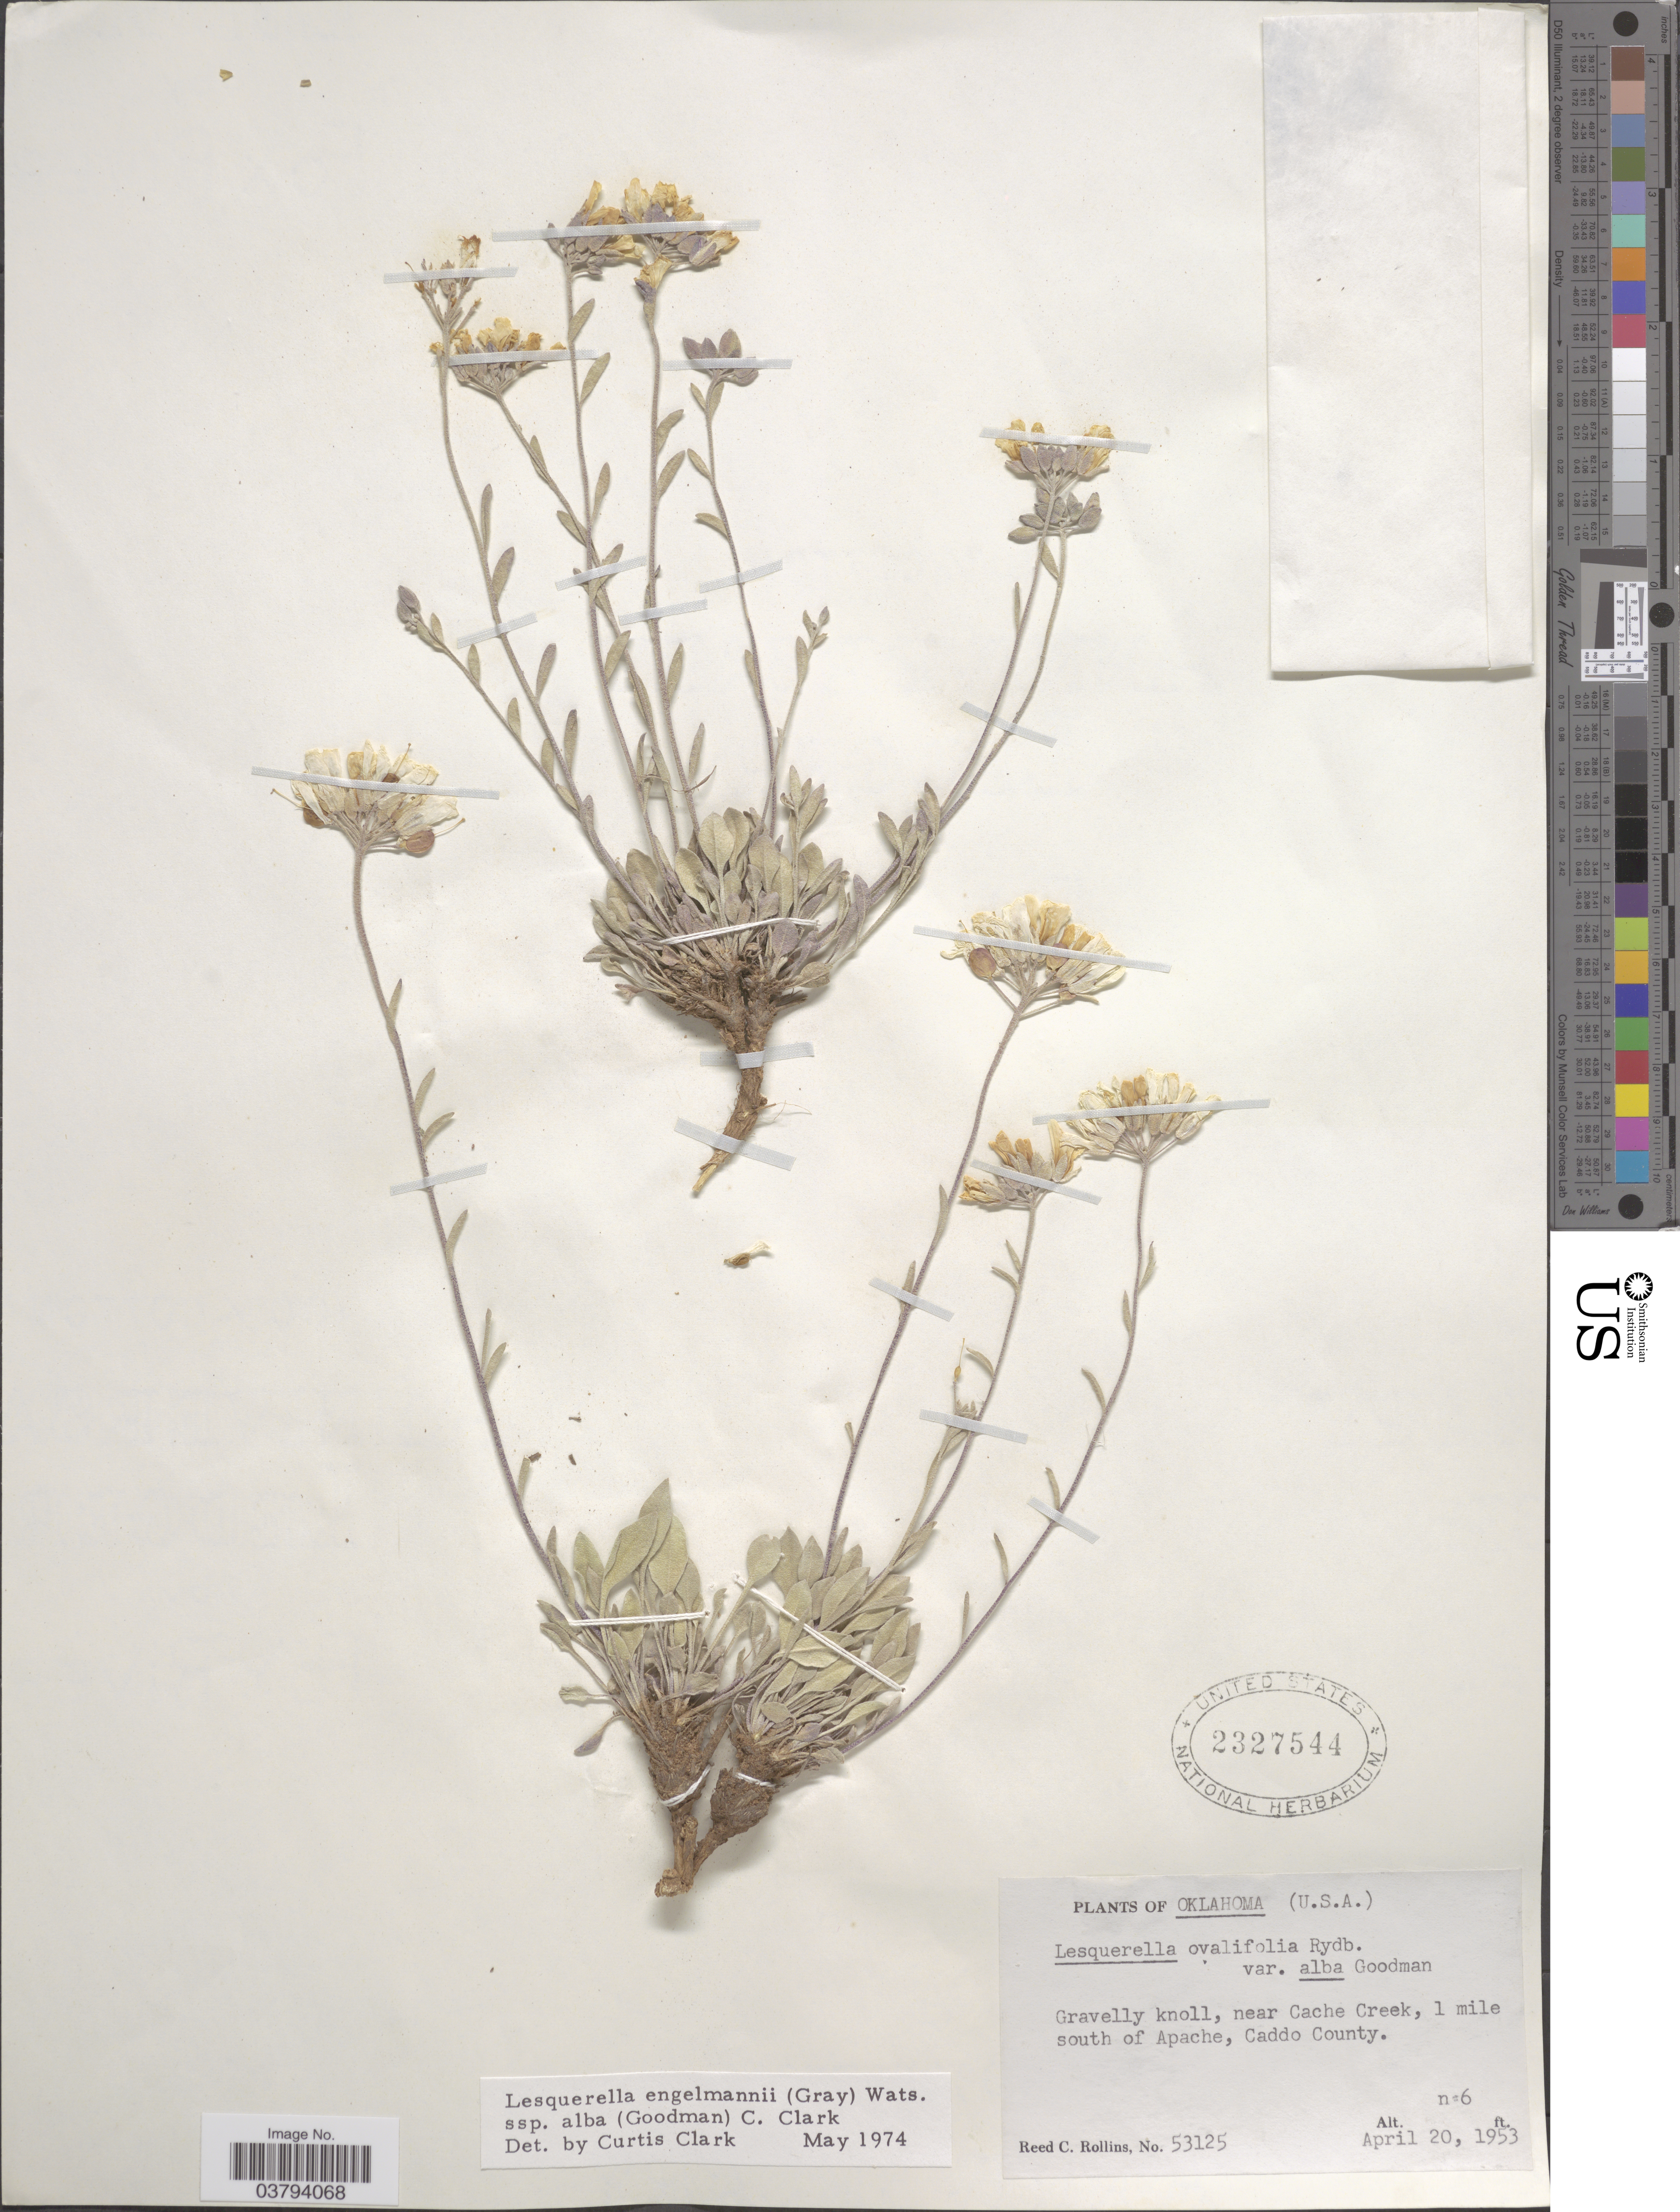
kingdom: Plantae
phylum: Tracheophyta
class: Magnoliopsida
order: Brassicales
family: Brassicaceae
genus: Lesquerella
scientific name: Lesquerella ovalifolia subsp. alba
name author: (Goodman) Rollins & E.A. Shaw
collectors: R. C. Rollins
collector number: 53125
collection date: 1953-04-20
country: United States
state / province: Oklahoma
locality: Gravelly knoll, near Cache Creek, 1 mile south of Apache, Caddo County.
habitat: gravelly knoll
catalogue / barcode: US 2327544